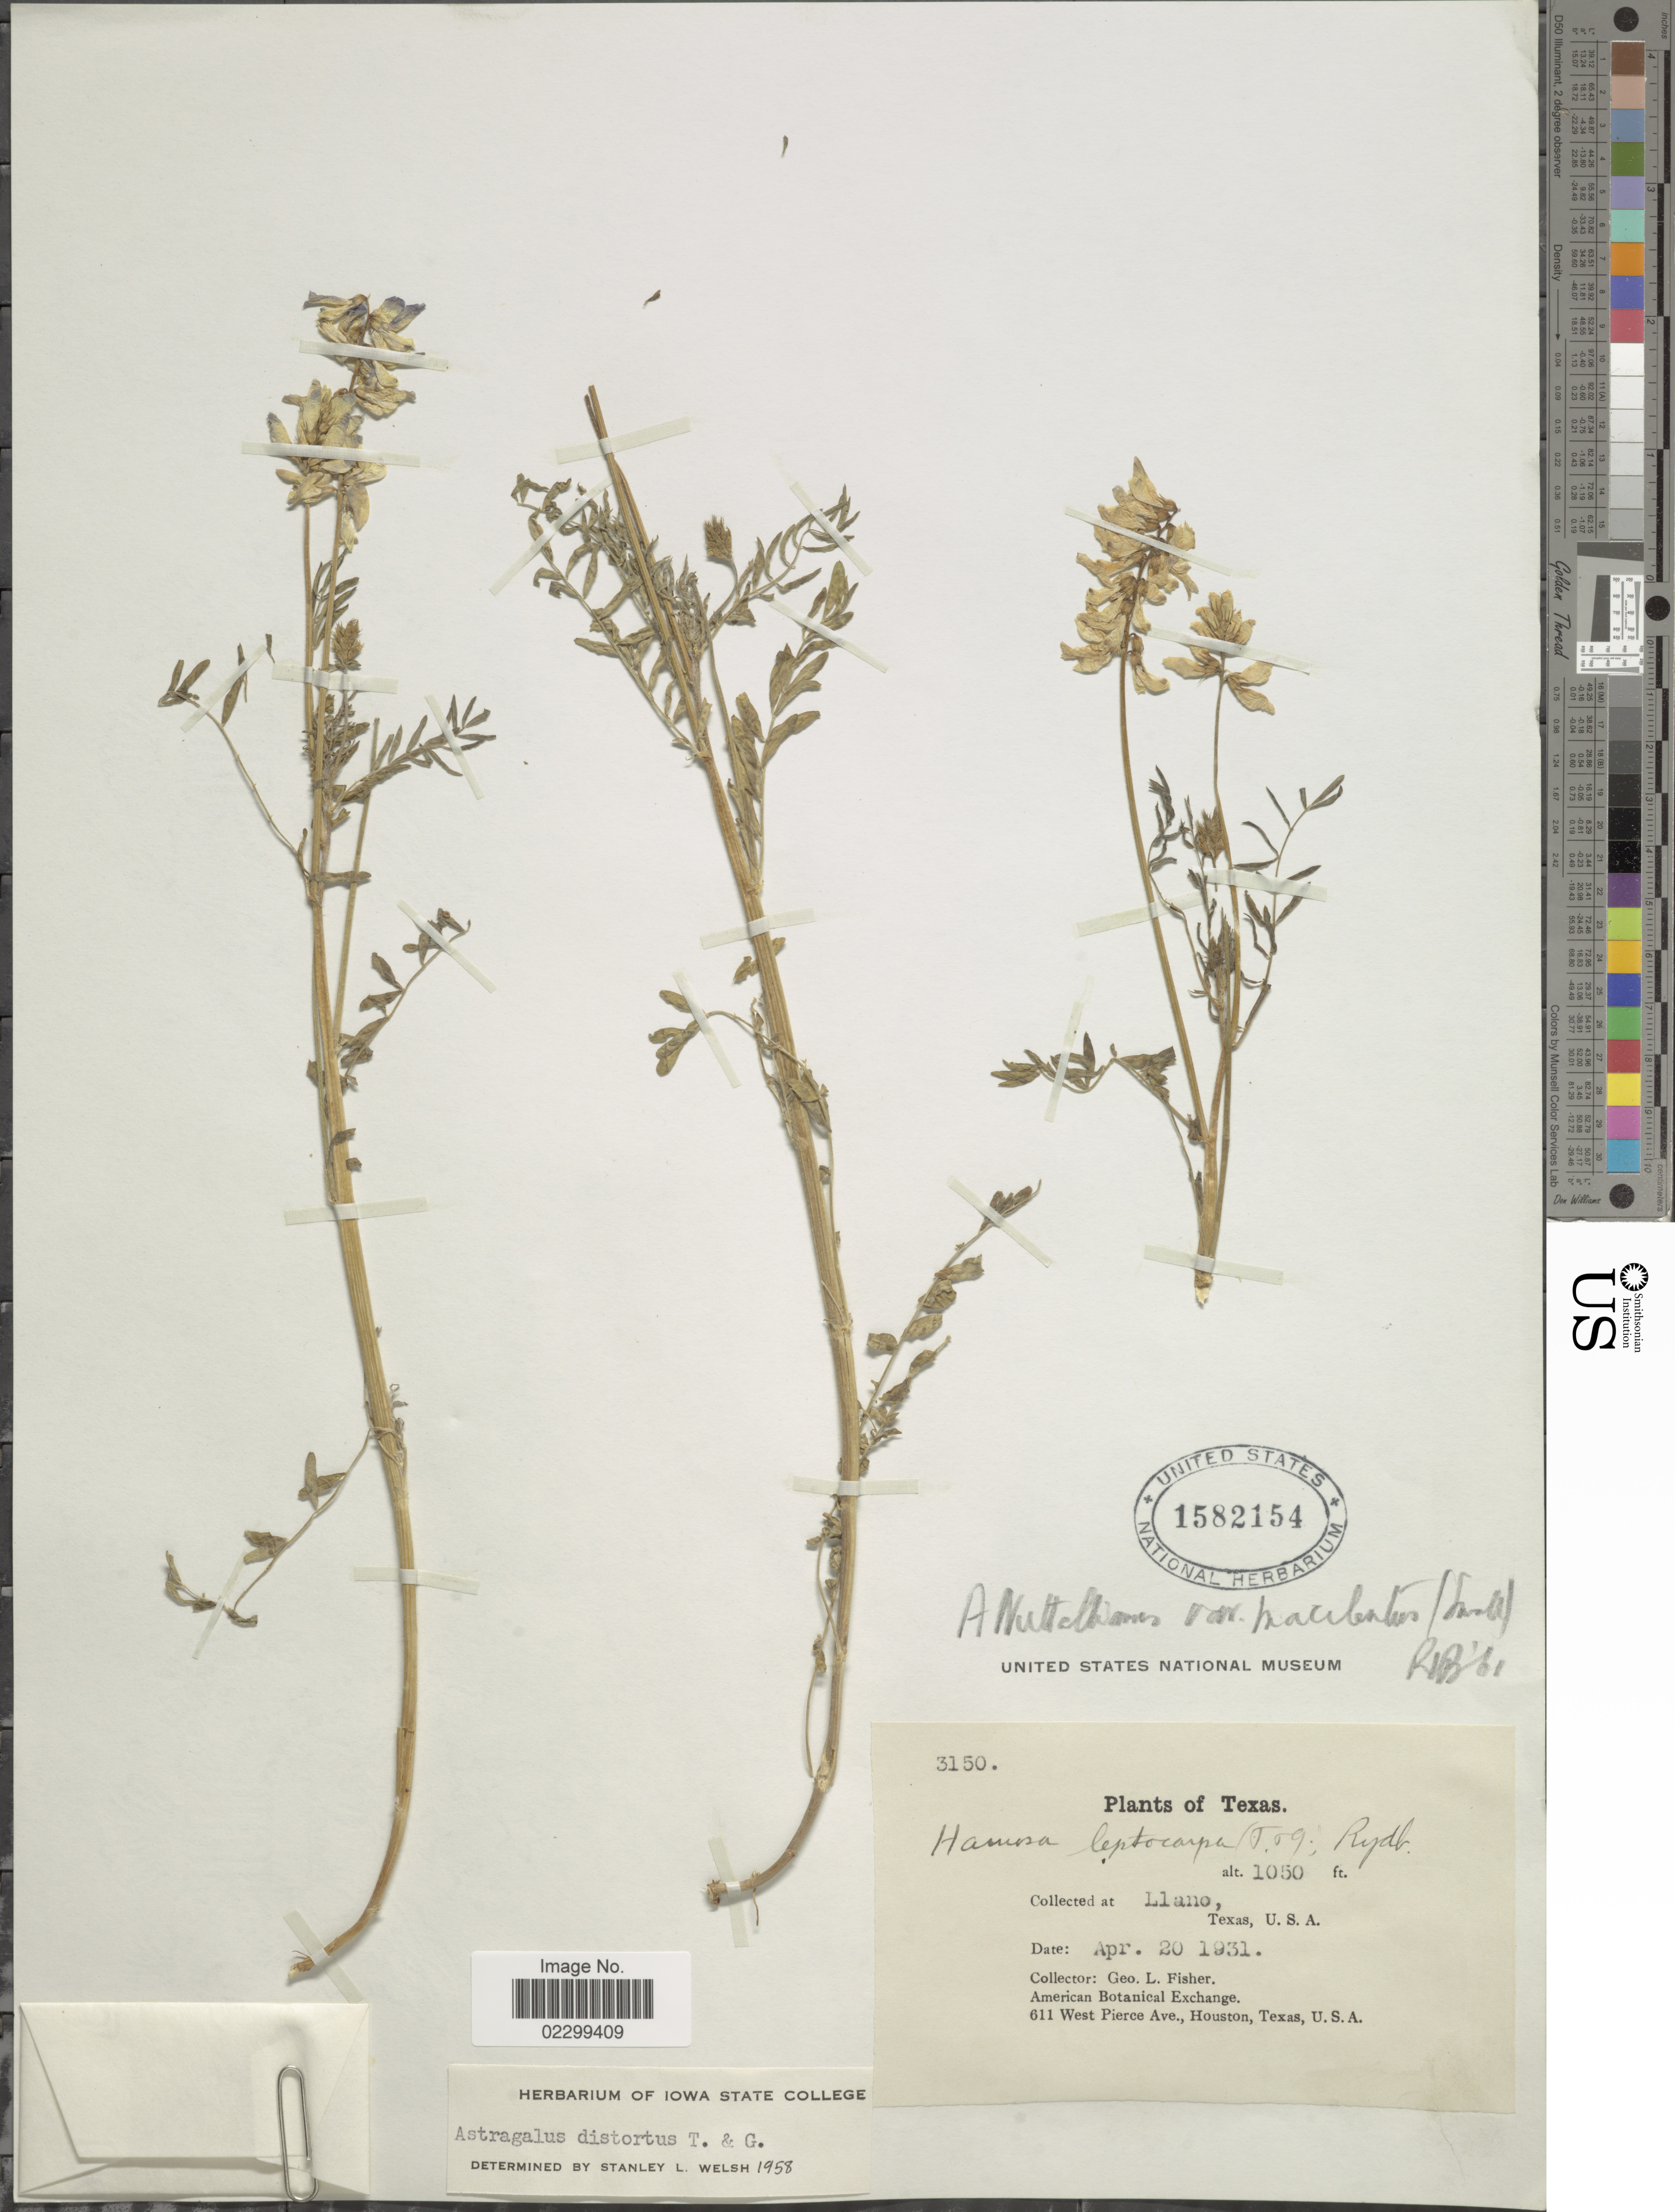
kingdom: Plantae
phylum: Tracheophyta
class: Magnoliopsida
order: Fabales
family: Fabaceae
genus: Astragalus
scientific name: Astragalus nuttallianus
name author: DC.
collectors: G. L. Fisher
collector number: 3150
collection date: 1931-04-20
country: United States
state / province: Texas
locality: Llano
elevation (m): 320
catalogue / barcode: US 1582154